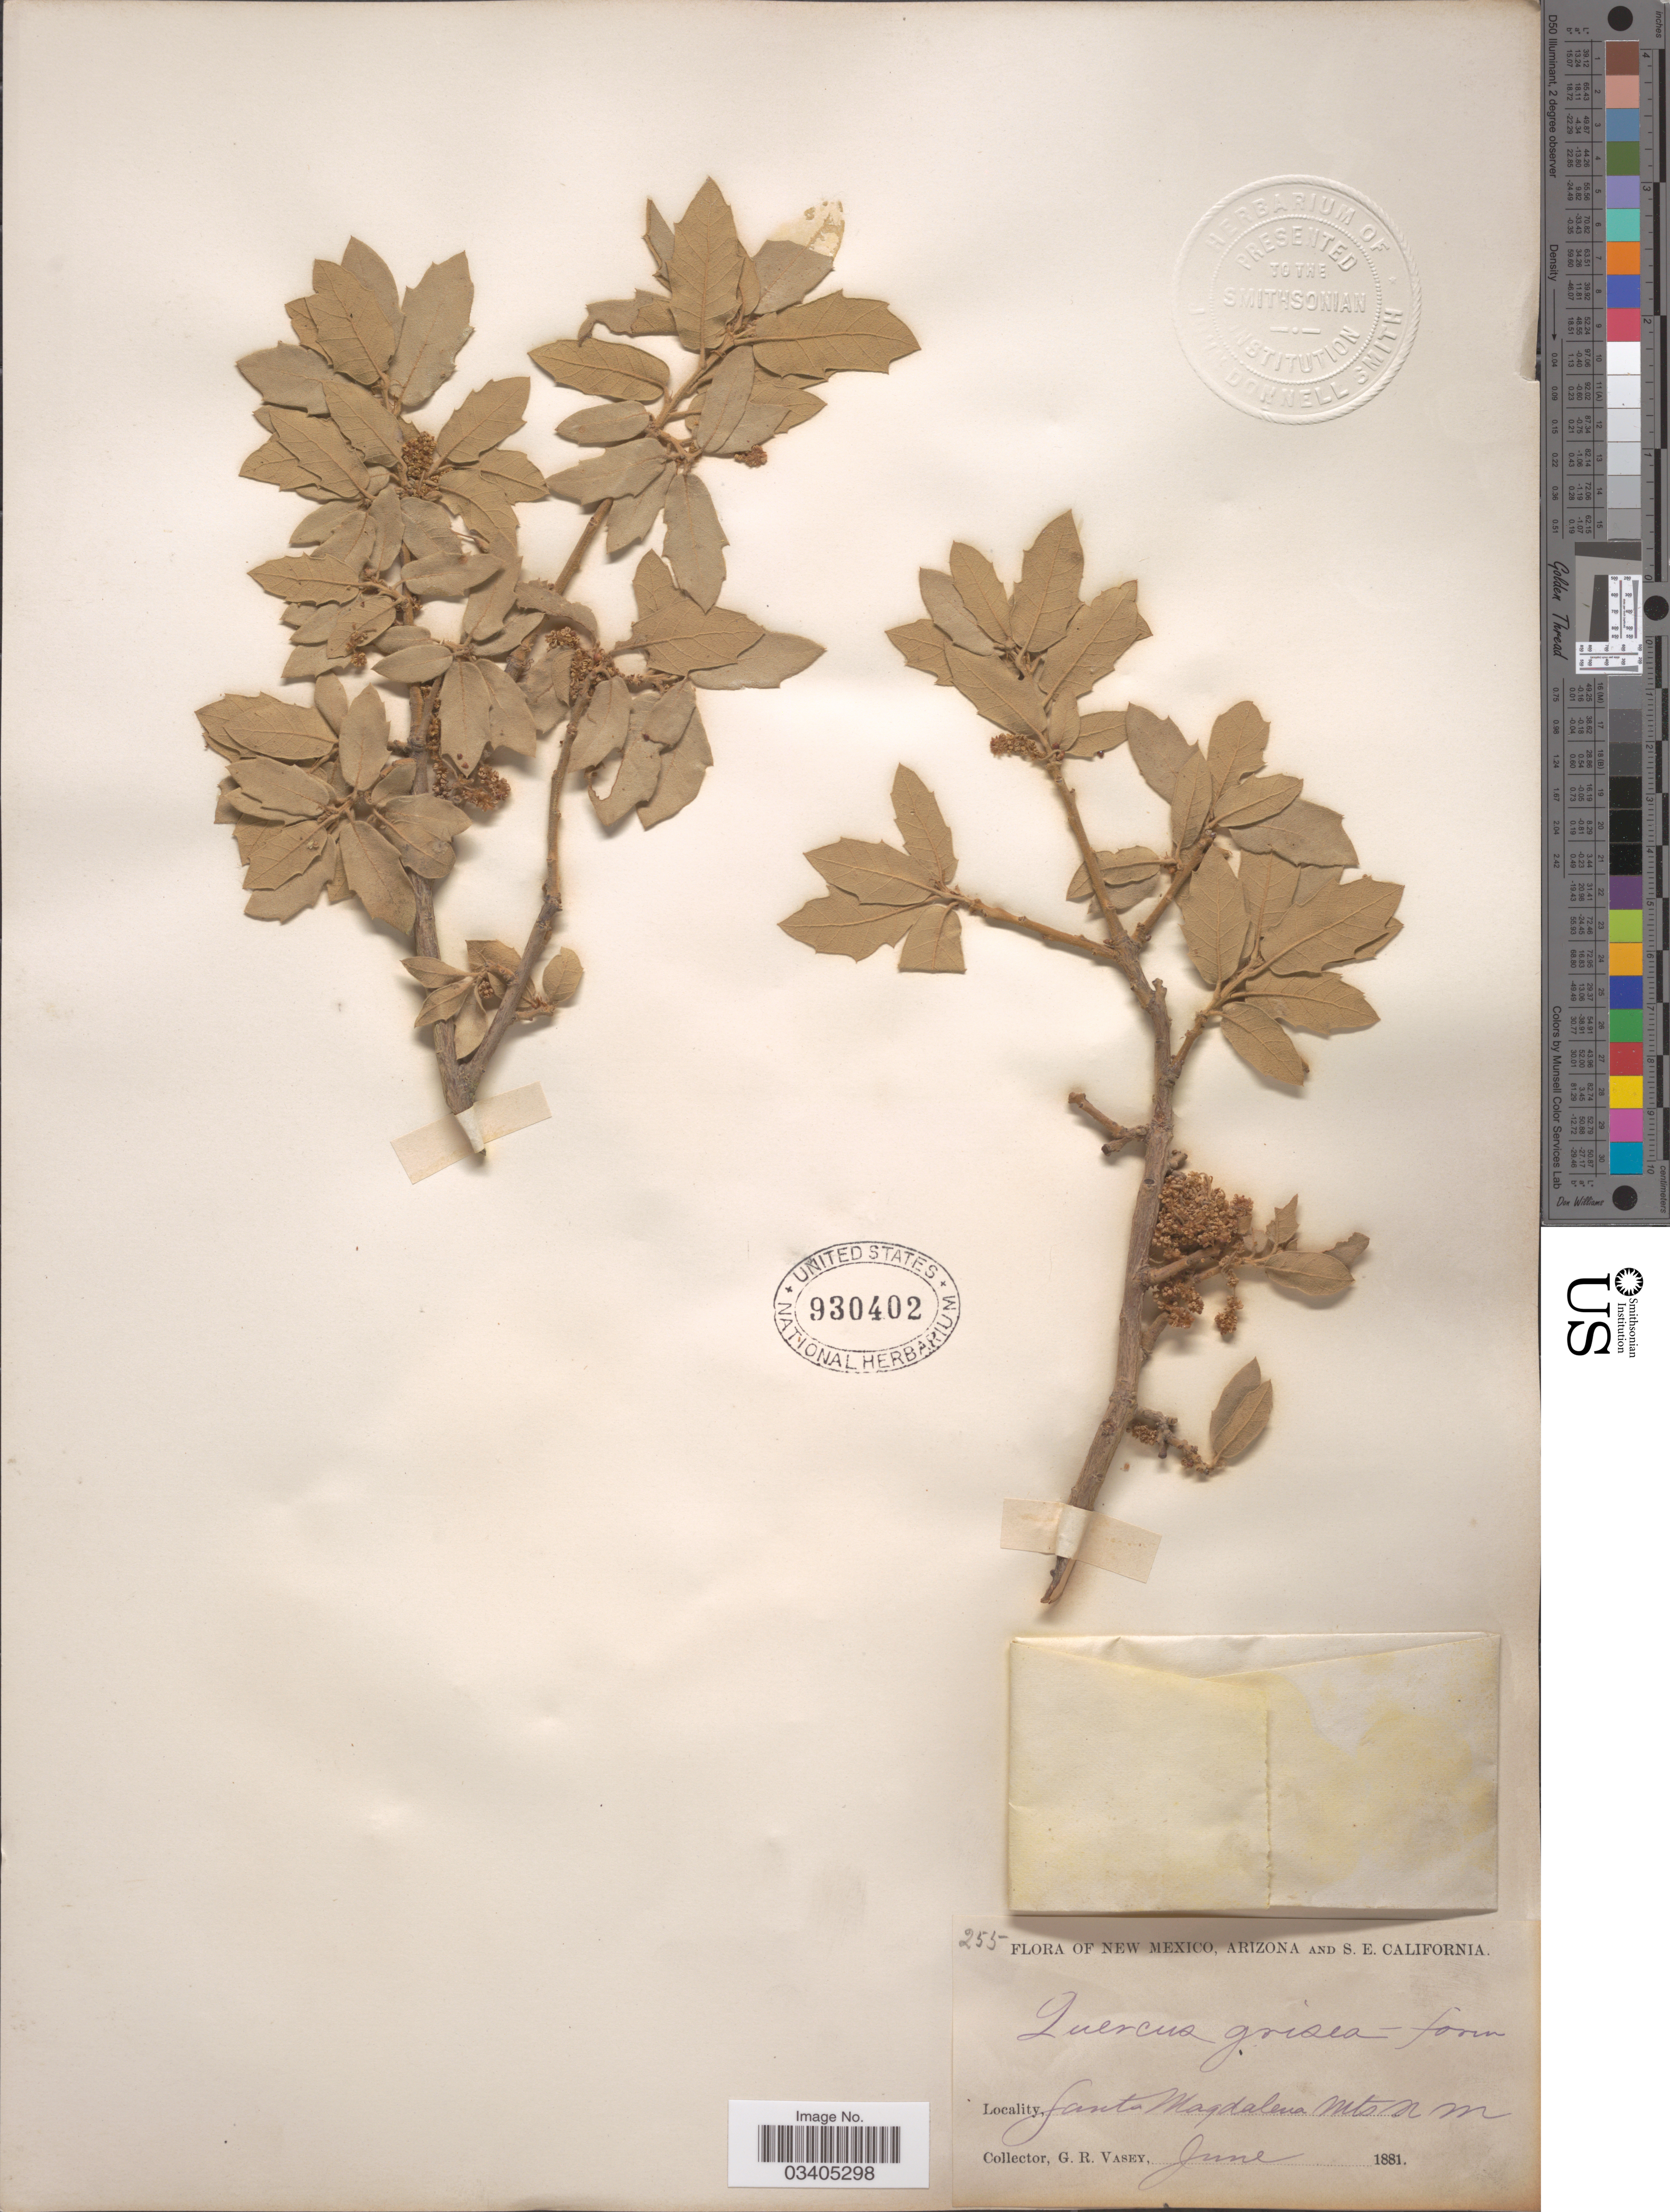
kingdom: Plantae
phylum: Tracheophyta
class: Magnoliopsida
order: Fagales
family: Fagaceae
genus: Quercus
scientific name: Quercus grisea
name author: Liebm.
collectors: G. R. Vasey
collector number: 255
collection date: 1881-06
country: United States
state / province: New Mexico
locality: Santa Magdalena Mts.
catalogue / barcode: US 930402